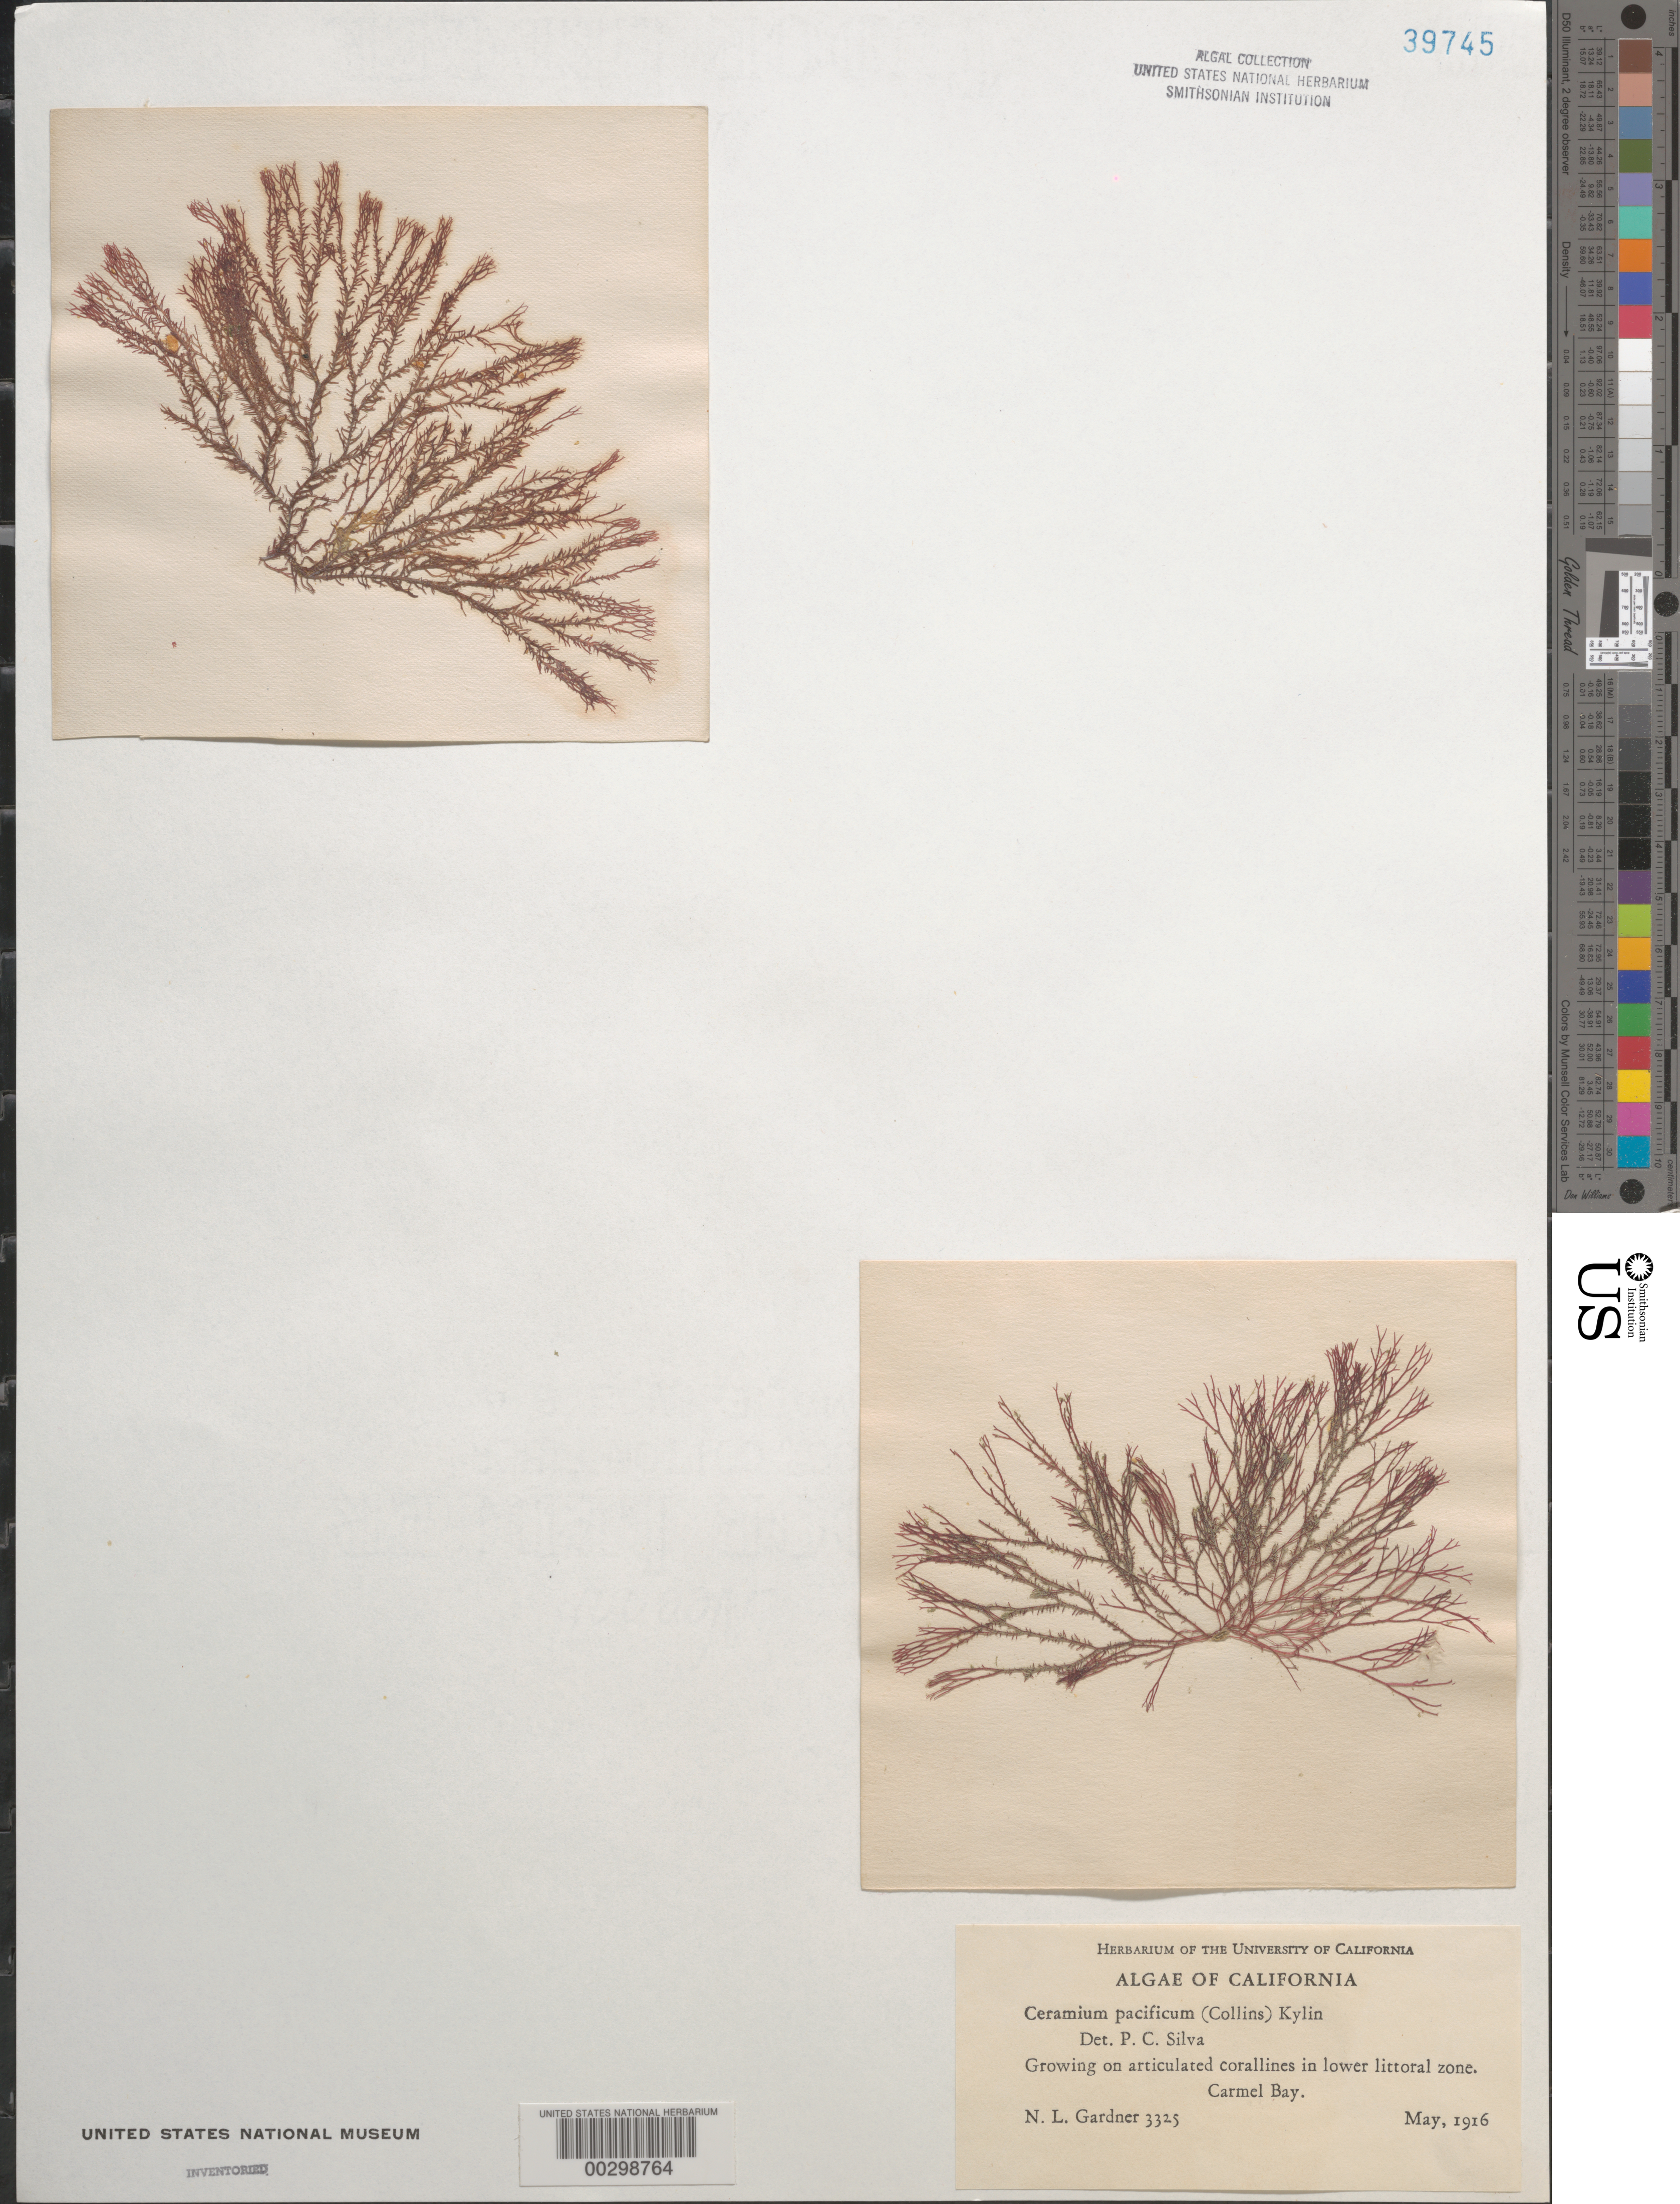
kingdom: Plantae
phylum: Rhodophyta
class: Florideophyceae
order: Ceramiales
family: Ceramiaceae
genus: Ceramium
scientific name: Ceramium pacificum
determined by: Silva, P. C.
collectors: N. Gardner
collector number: NLG 3325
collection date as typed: May 1916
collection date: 1916-05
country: United States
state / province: California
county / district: Monterey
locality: Carmel Bay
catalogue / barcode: US 39745